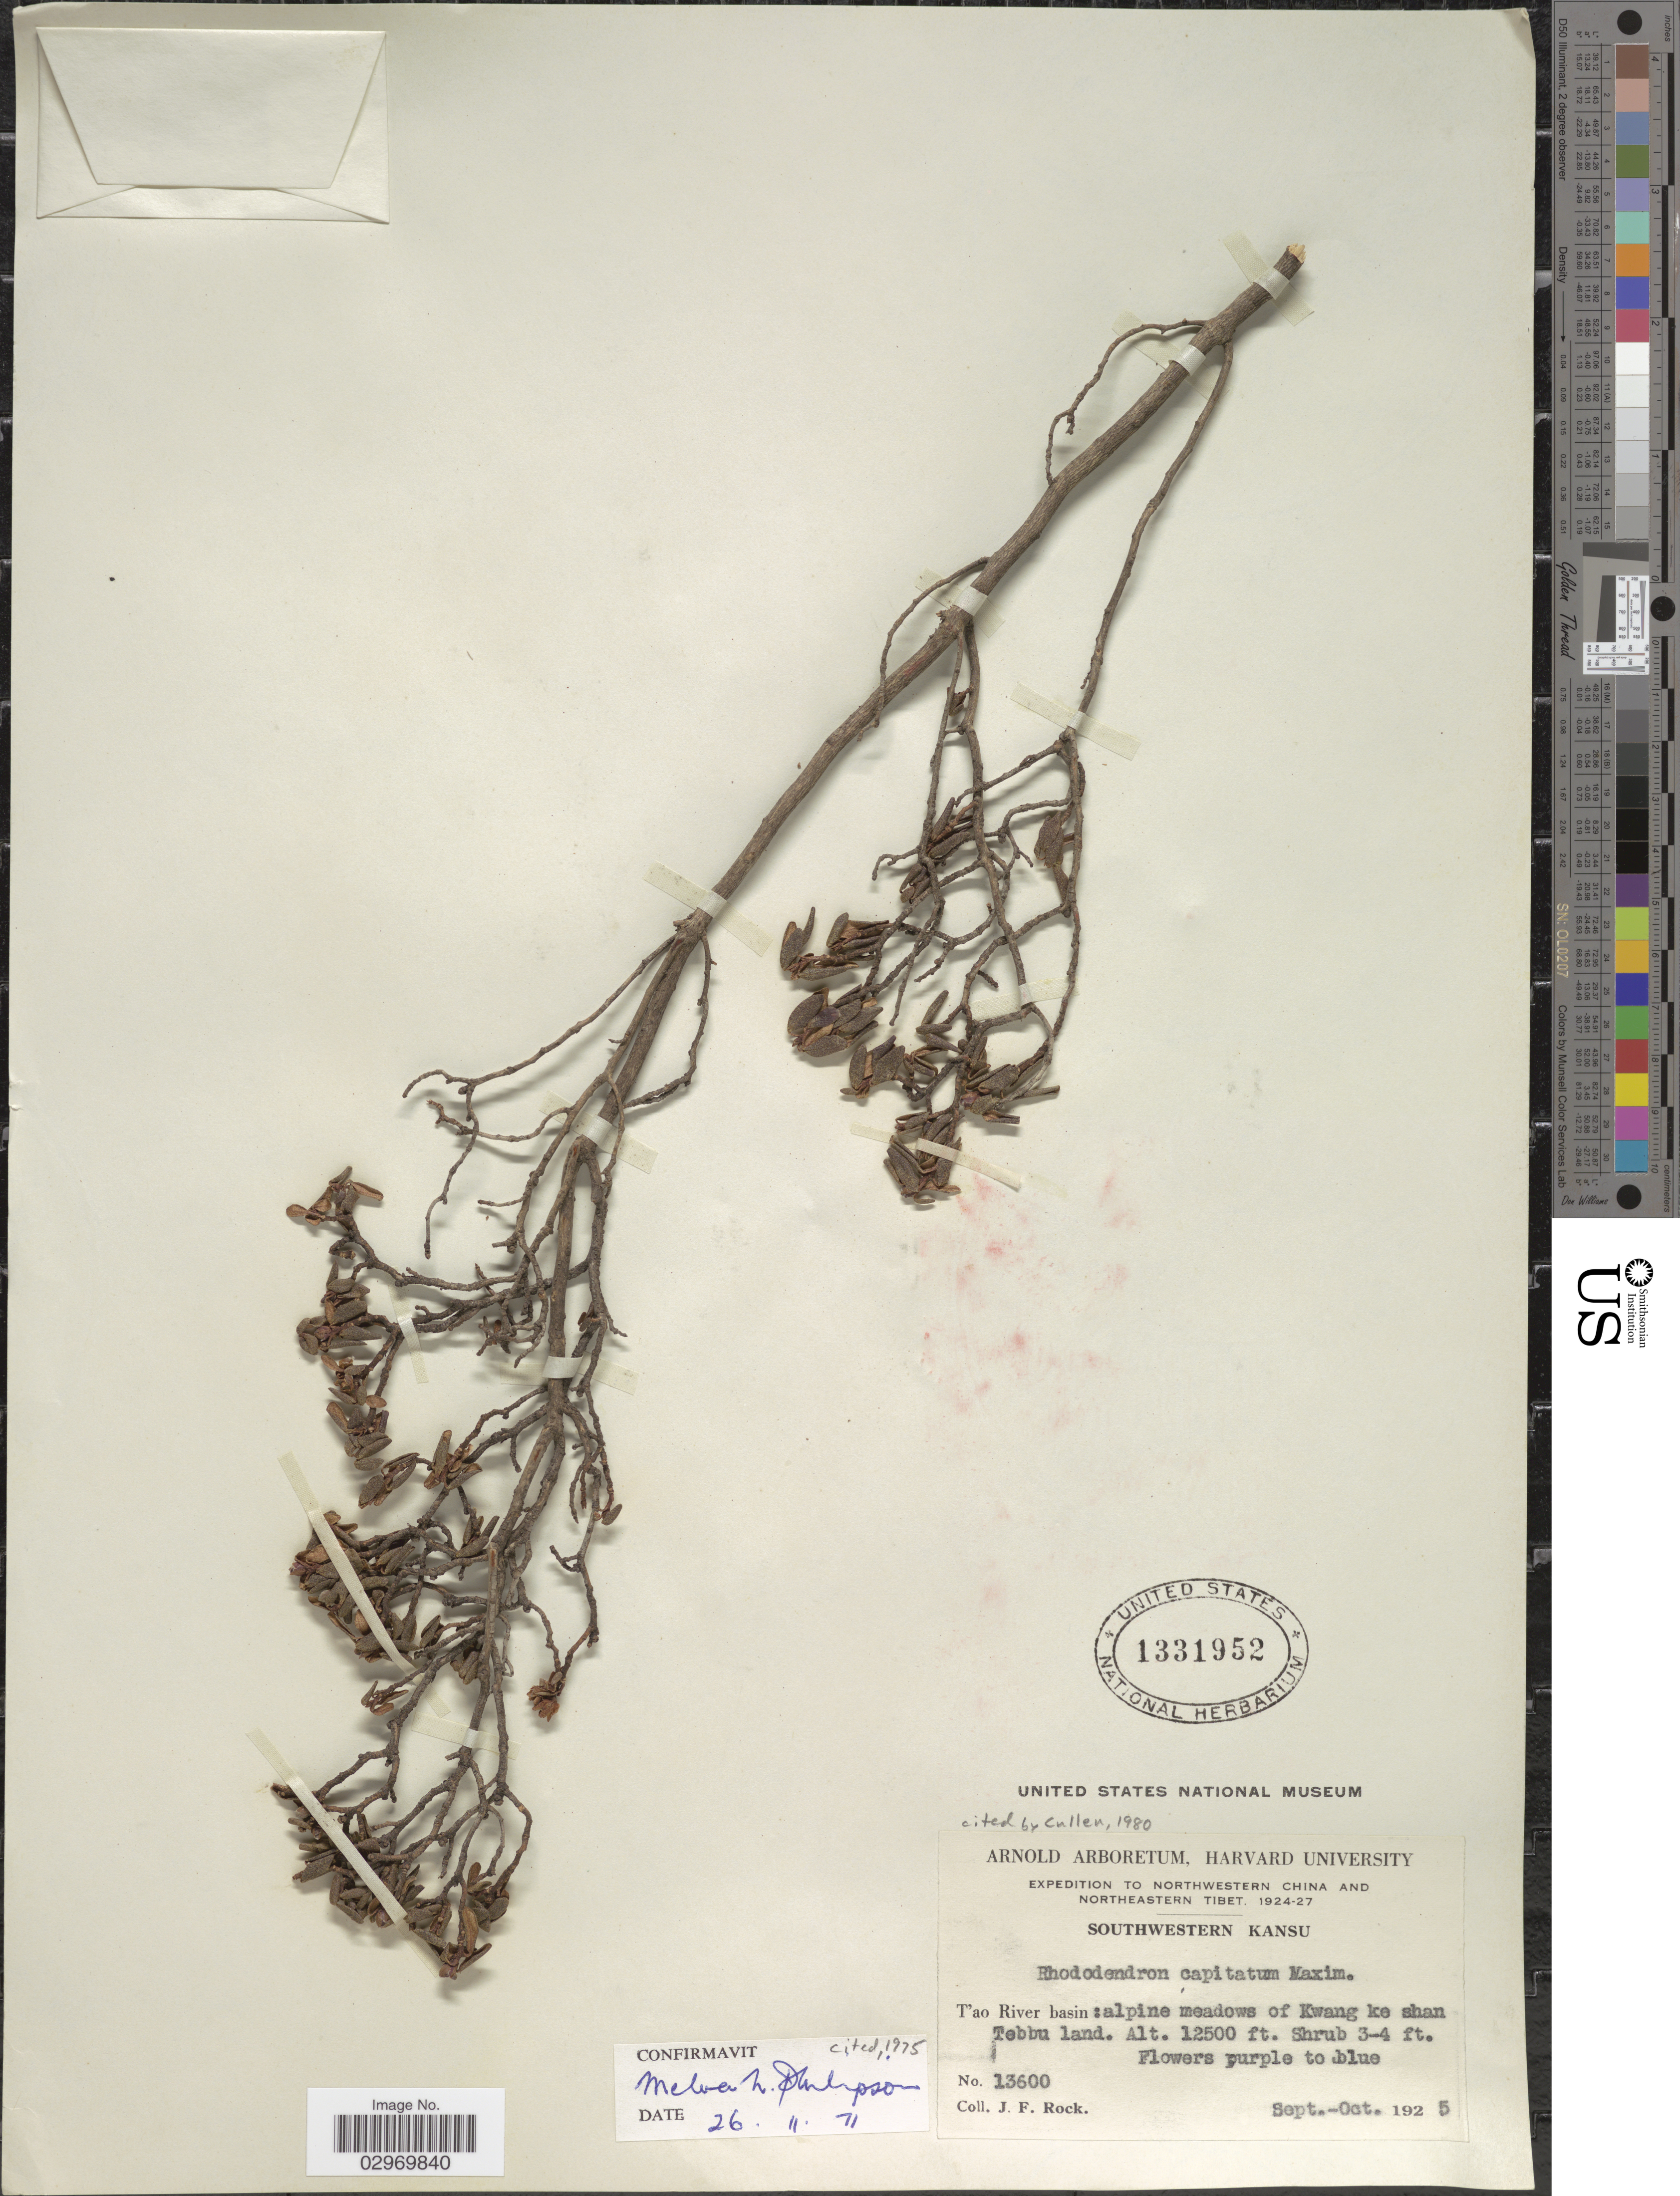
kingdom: Plantae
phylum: Tracheophyta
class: Magnoliopsida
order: Ericales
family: Ericaceae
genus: Rhododendron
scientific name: Rhododendron capitatum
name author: Maxim.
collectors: J. Rock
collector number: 13600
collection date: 1925-09/1925-10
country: China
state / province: Gansu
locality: Northwestern China, Southwestern Kansu, T'ao River basin, alpine meadows of Kwang ke shan Tebbu land.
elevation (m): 3810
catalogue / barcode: US 1331952